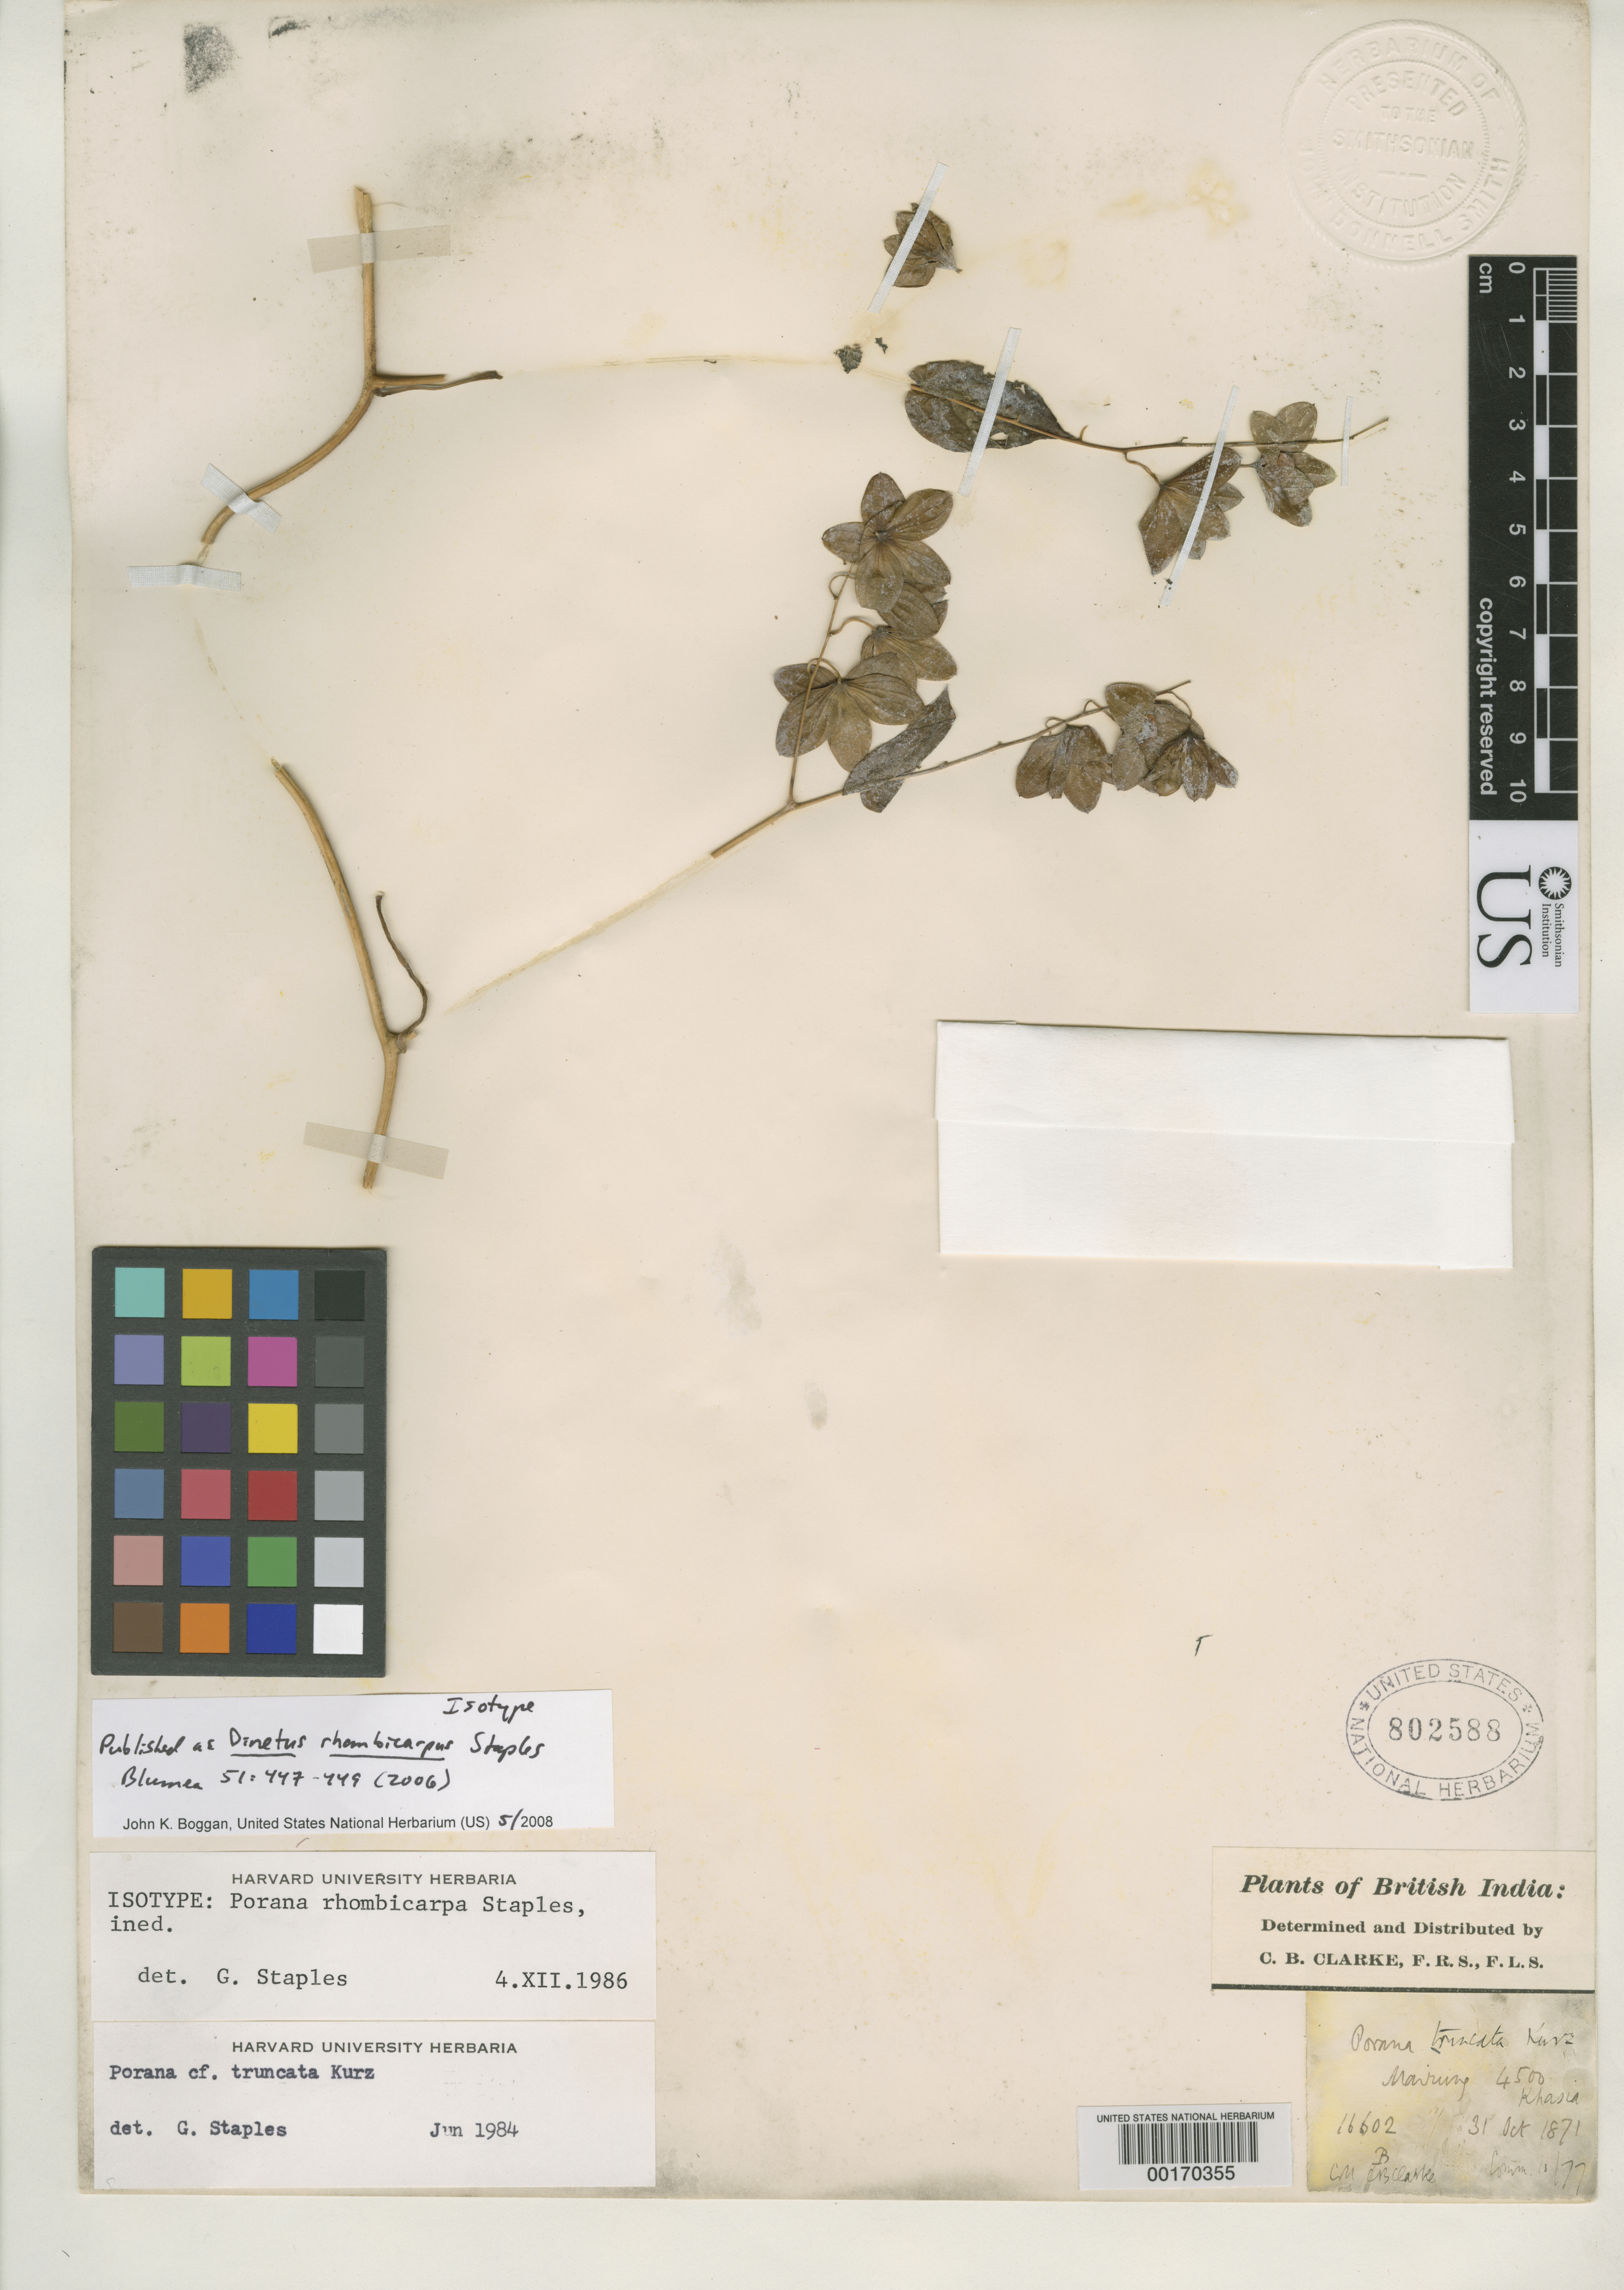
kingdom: Plantae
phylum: Tracheophyta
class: Magnoliopsida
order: Solanales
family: Convolvulaceae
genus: Dinetus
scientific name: Dinetus rhombicarpus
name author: Staples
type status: Isotype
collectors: C. B. Clarke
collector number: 16602 B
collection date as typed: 31 Oct 1871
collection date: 1871-10-31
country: India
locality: Khasia.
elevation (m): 1372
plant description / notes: Previously annotated by Staples (1986) as isotype of "Porana rhombicarpa Staples, ined."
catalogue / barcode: US 802588